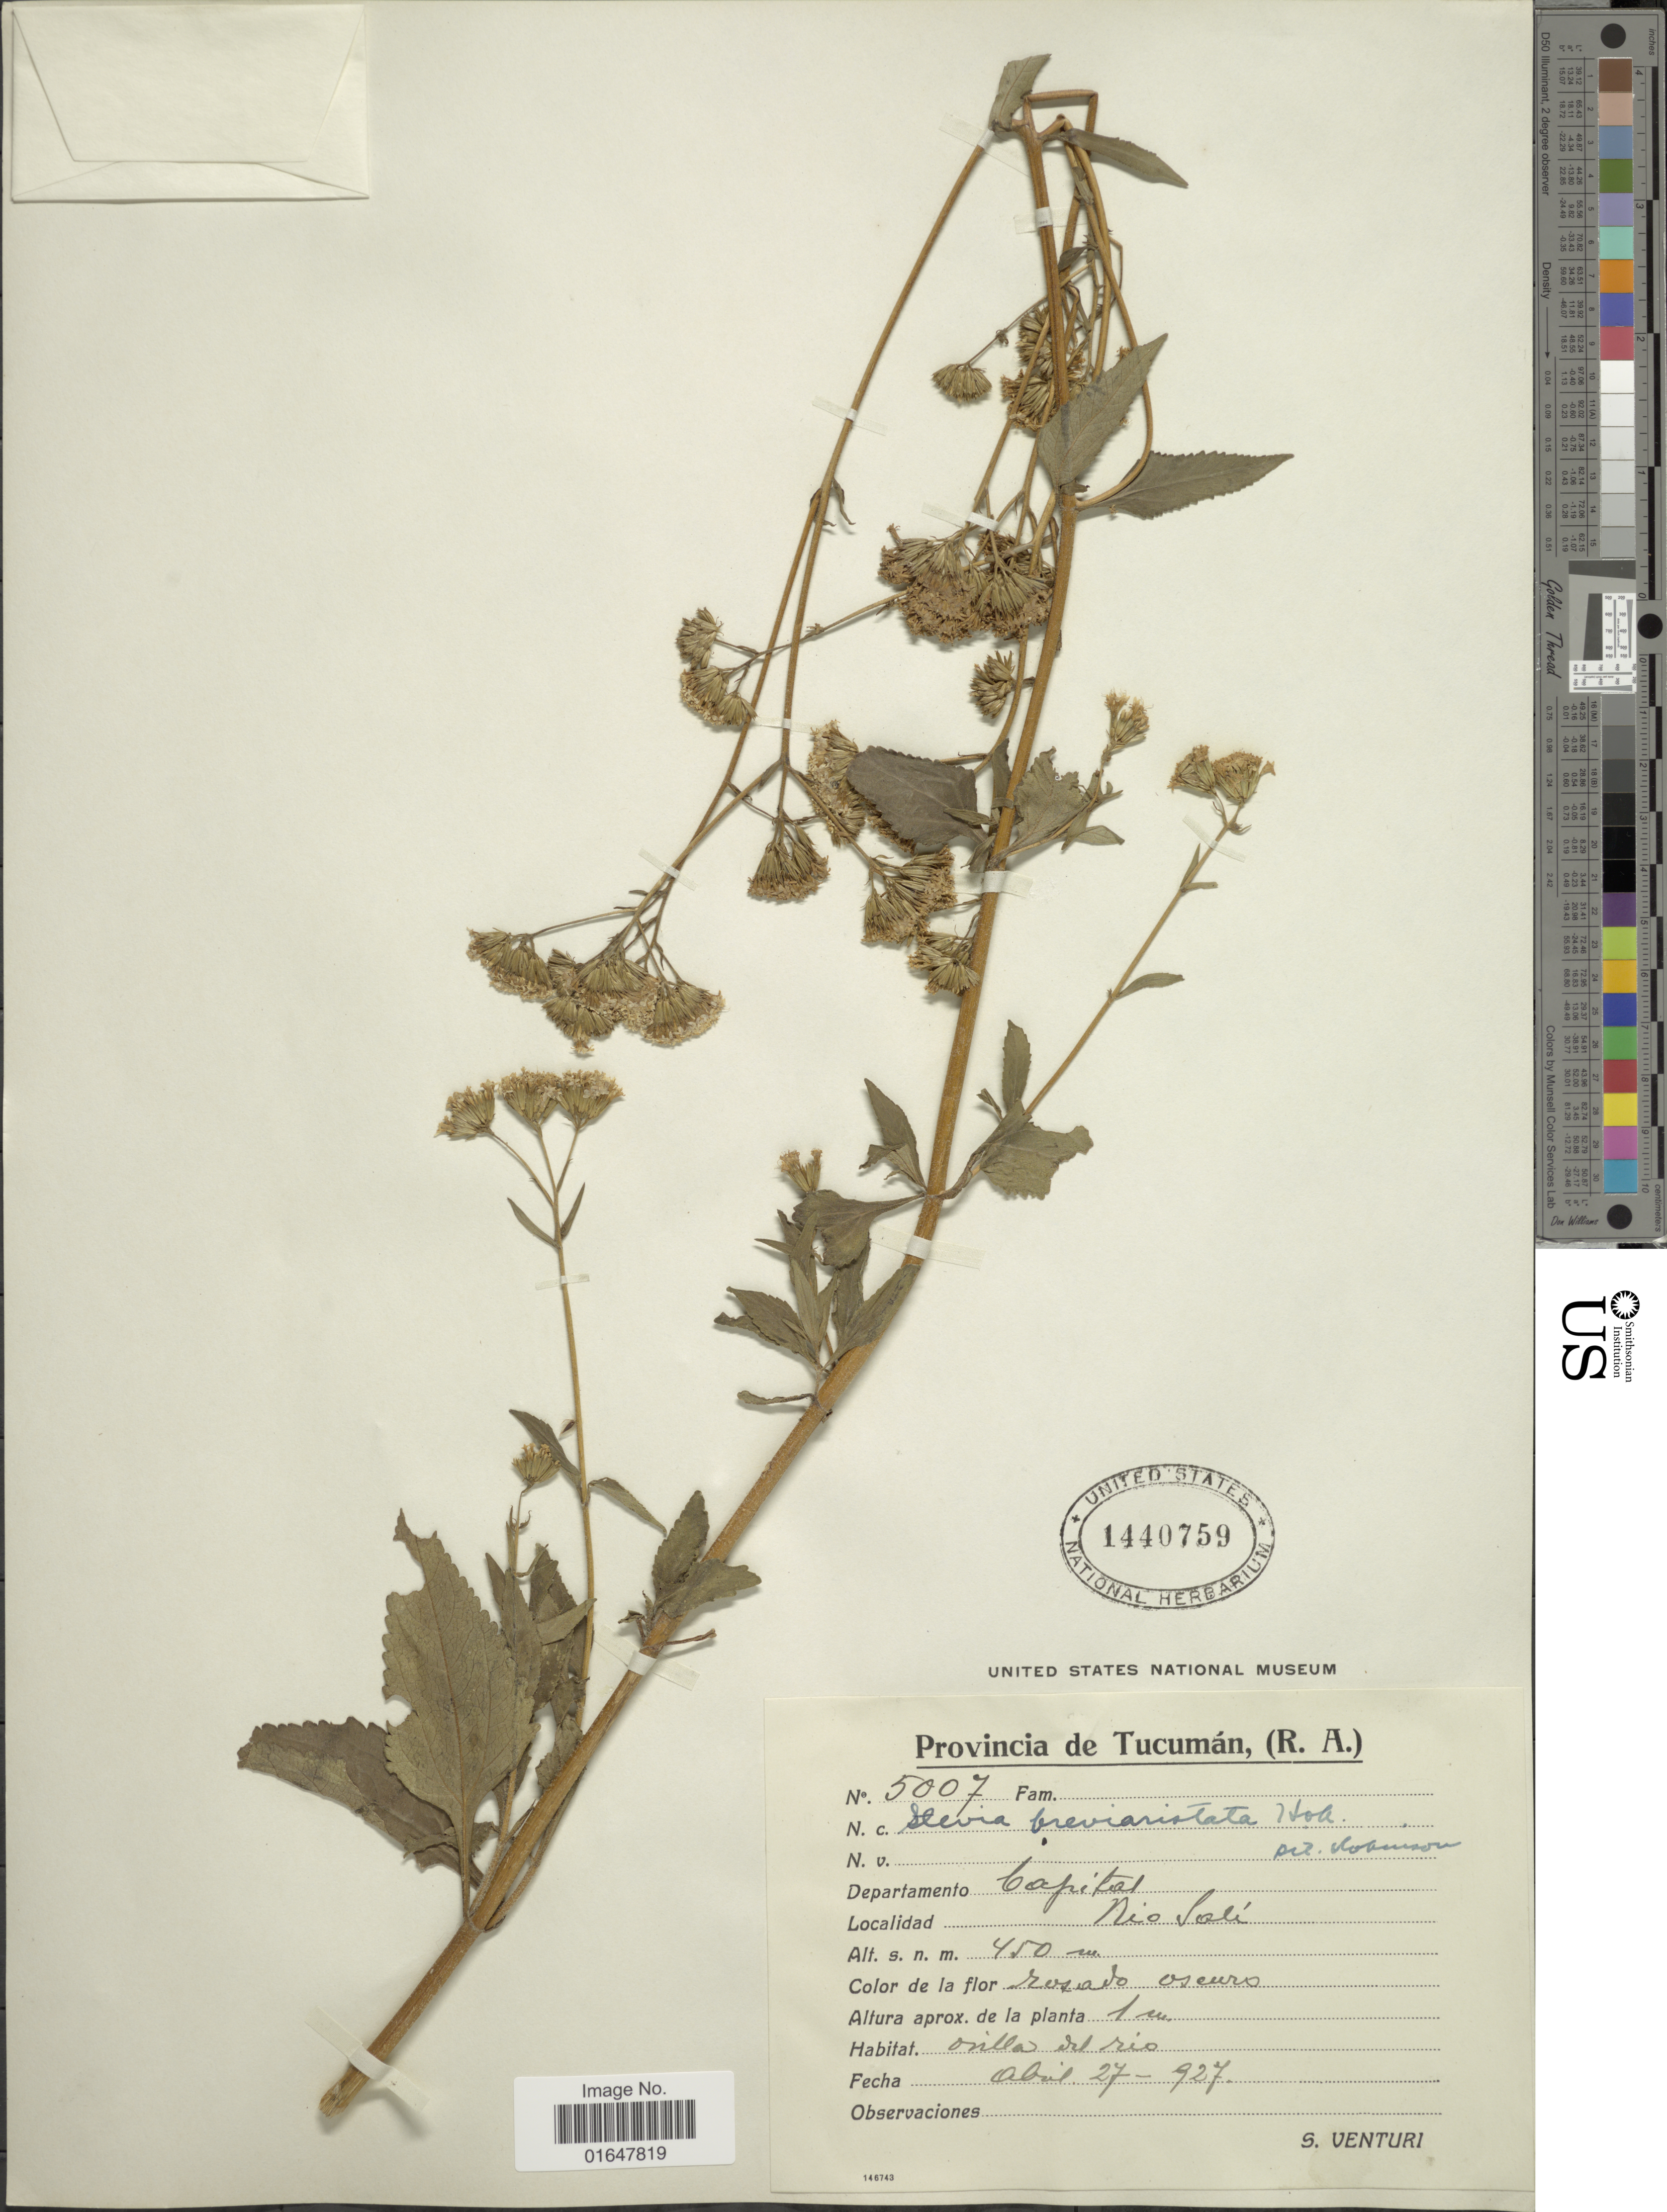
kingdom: Plantae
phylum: Tracheophyta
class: Magnoliopsida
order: Asterales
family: Asteraceae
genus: Stevia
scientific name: Stevia breviaristata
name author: Hook. & Arn.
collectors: S. Venturi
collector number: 5007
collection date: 1927-04-27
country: Argentina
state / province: Tucuman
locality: Departamento Capital, Río Salí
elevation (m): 450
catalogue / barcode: US 1440759